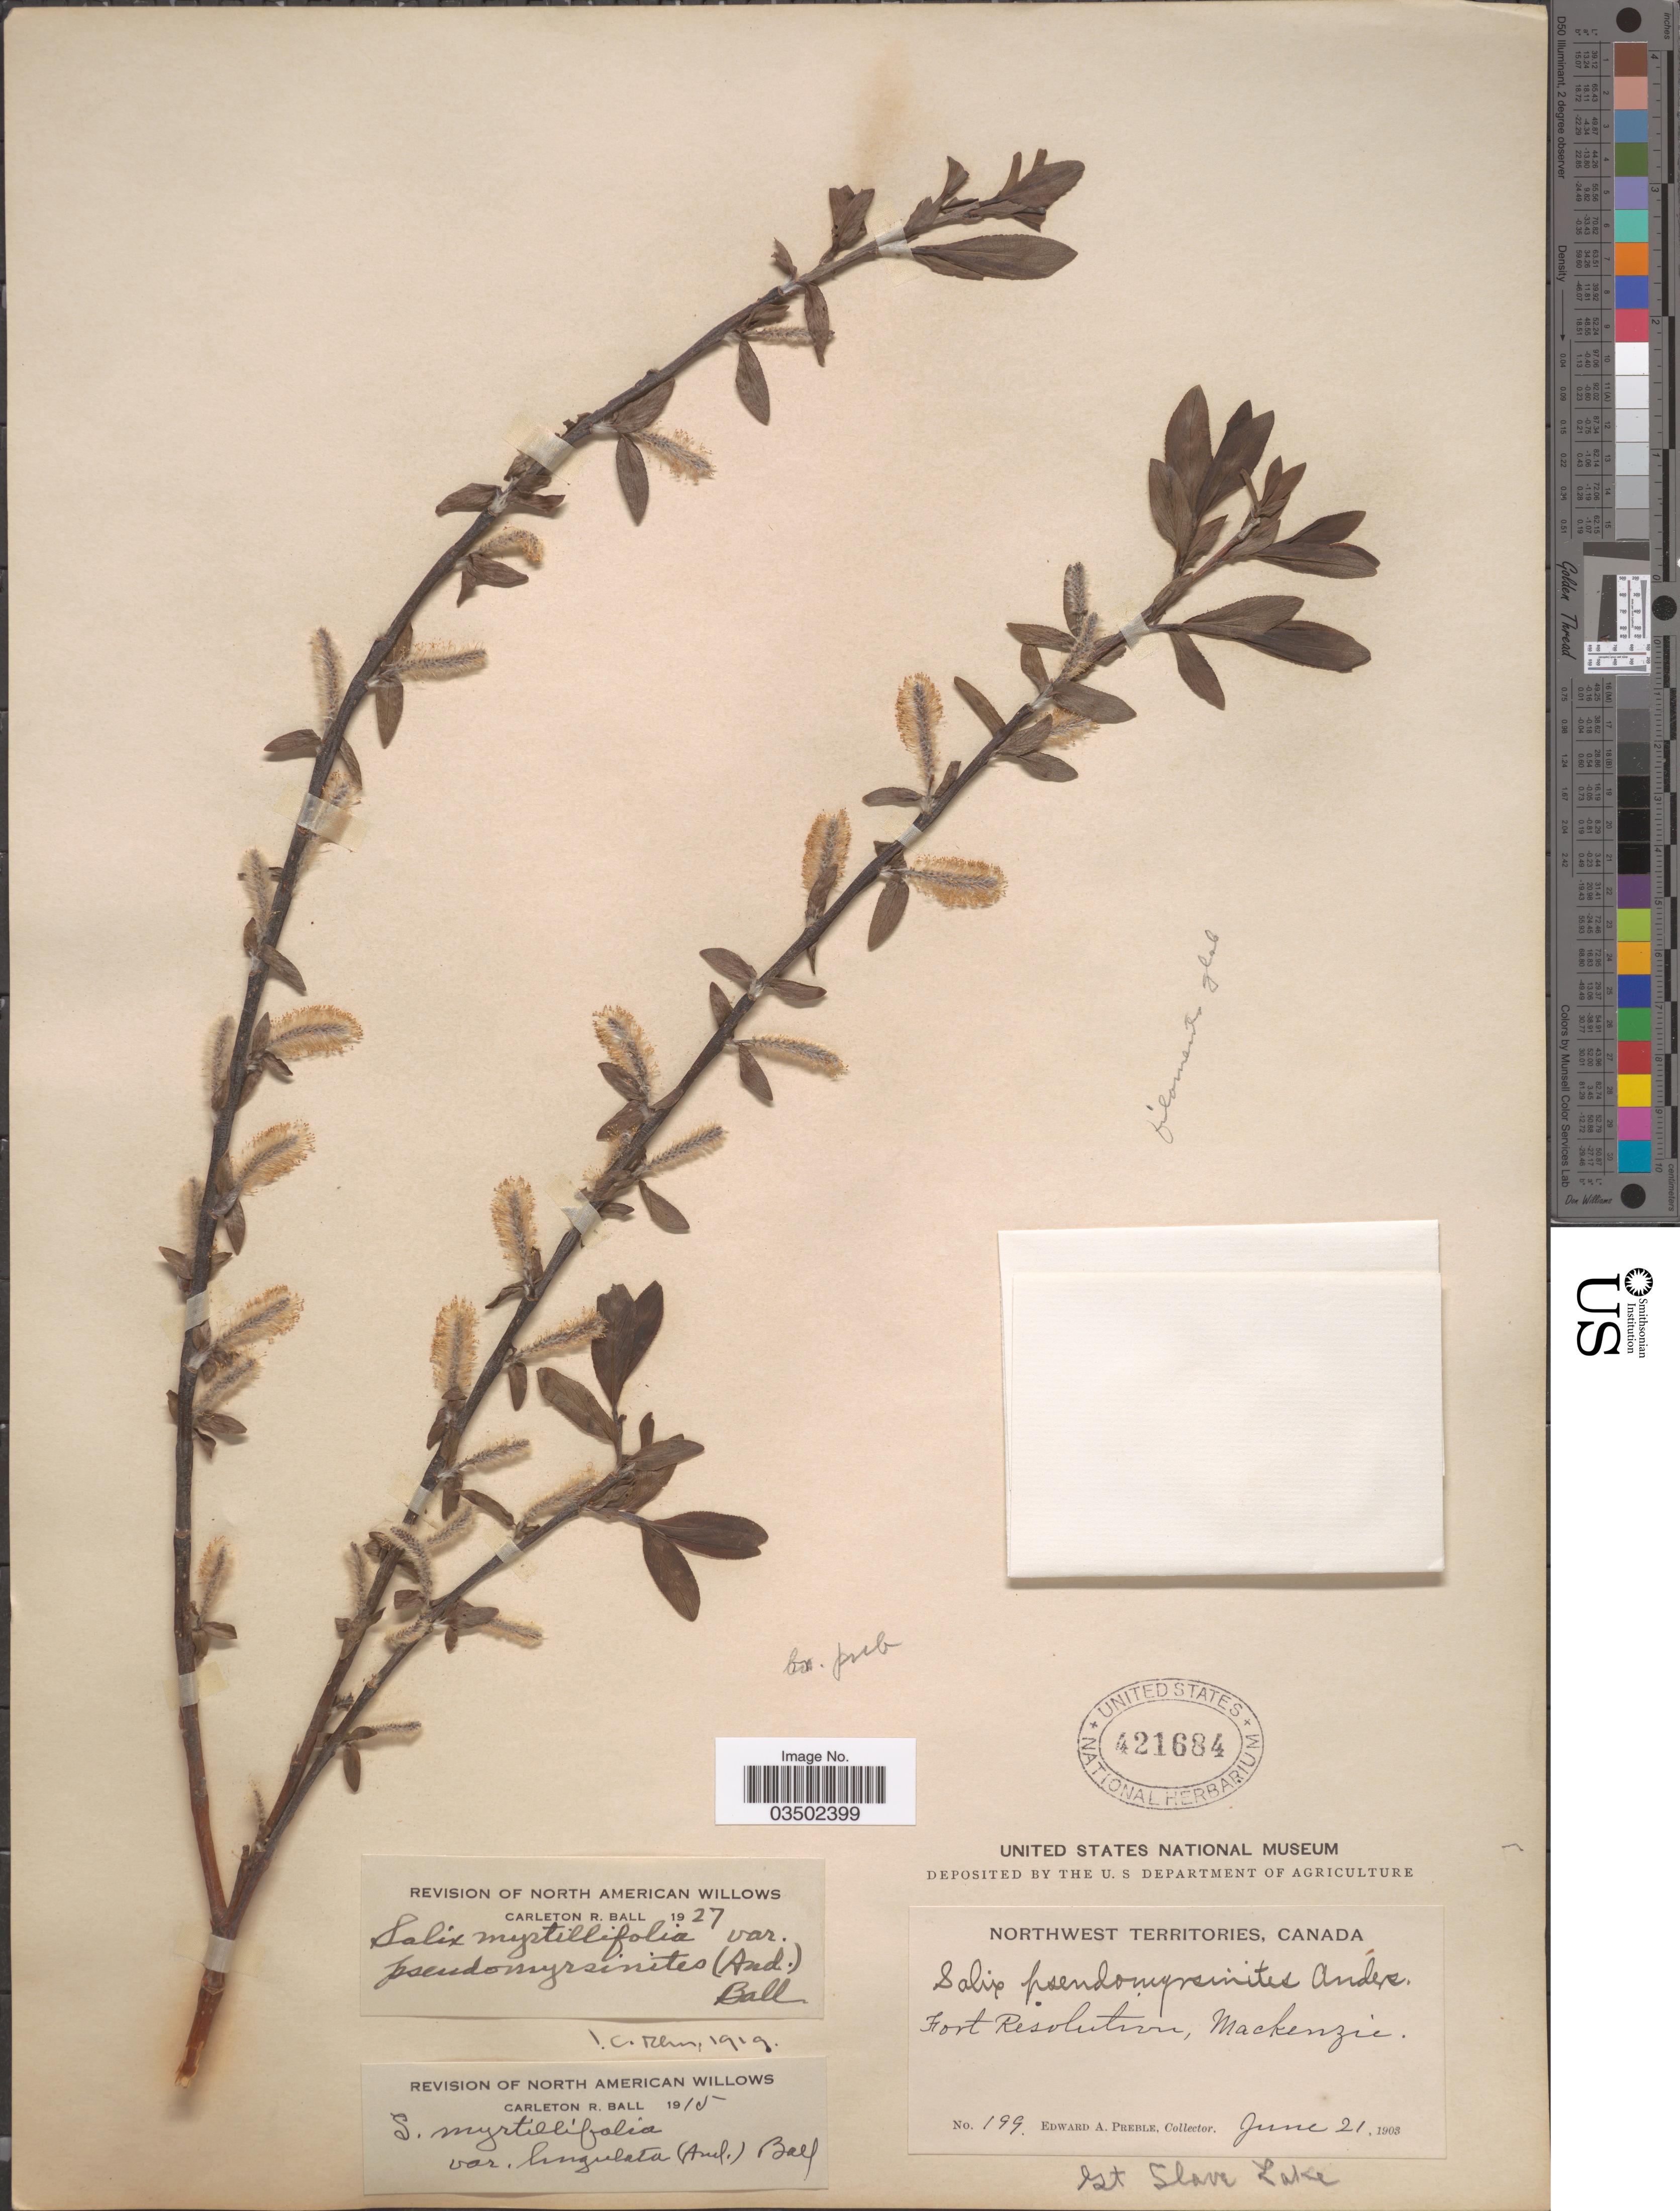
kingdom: Plantae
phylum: Tracheophyta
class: Magnoliopsida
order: Malpighiales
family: Salicaceae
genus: Salix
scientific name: Salix pseudocordata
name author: (Andersson) Andersson ex Rydb.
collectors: E. Preble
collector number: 199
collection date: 1903-06-21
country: Canada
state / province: Northwest Territories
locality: Fort Resolution, Mackenzie. Gt. Slave Lake.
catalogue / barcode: US 421684